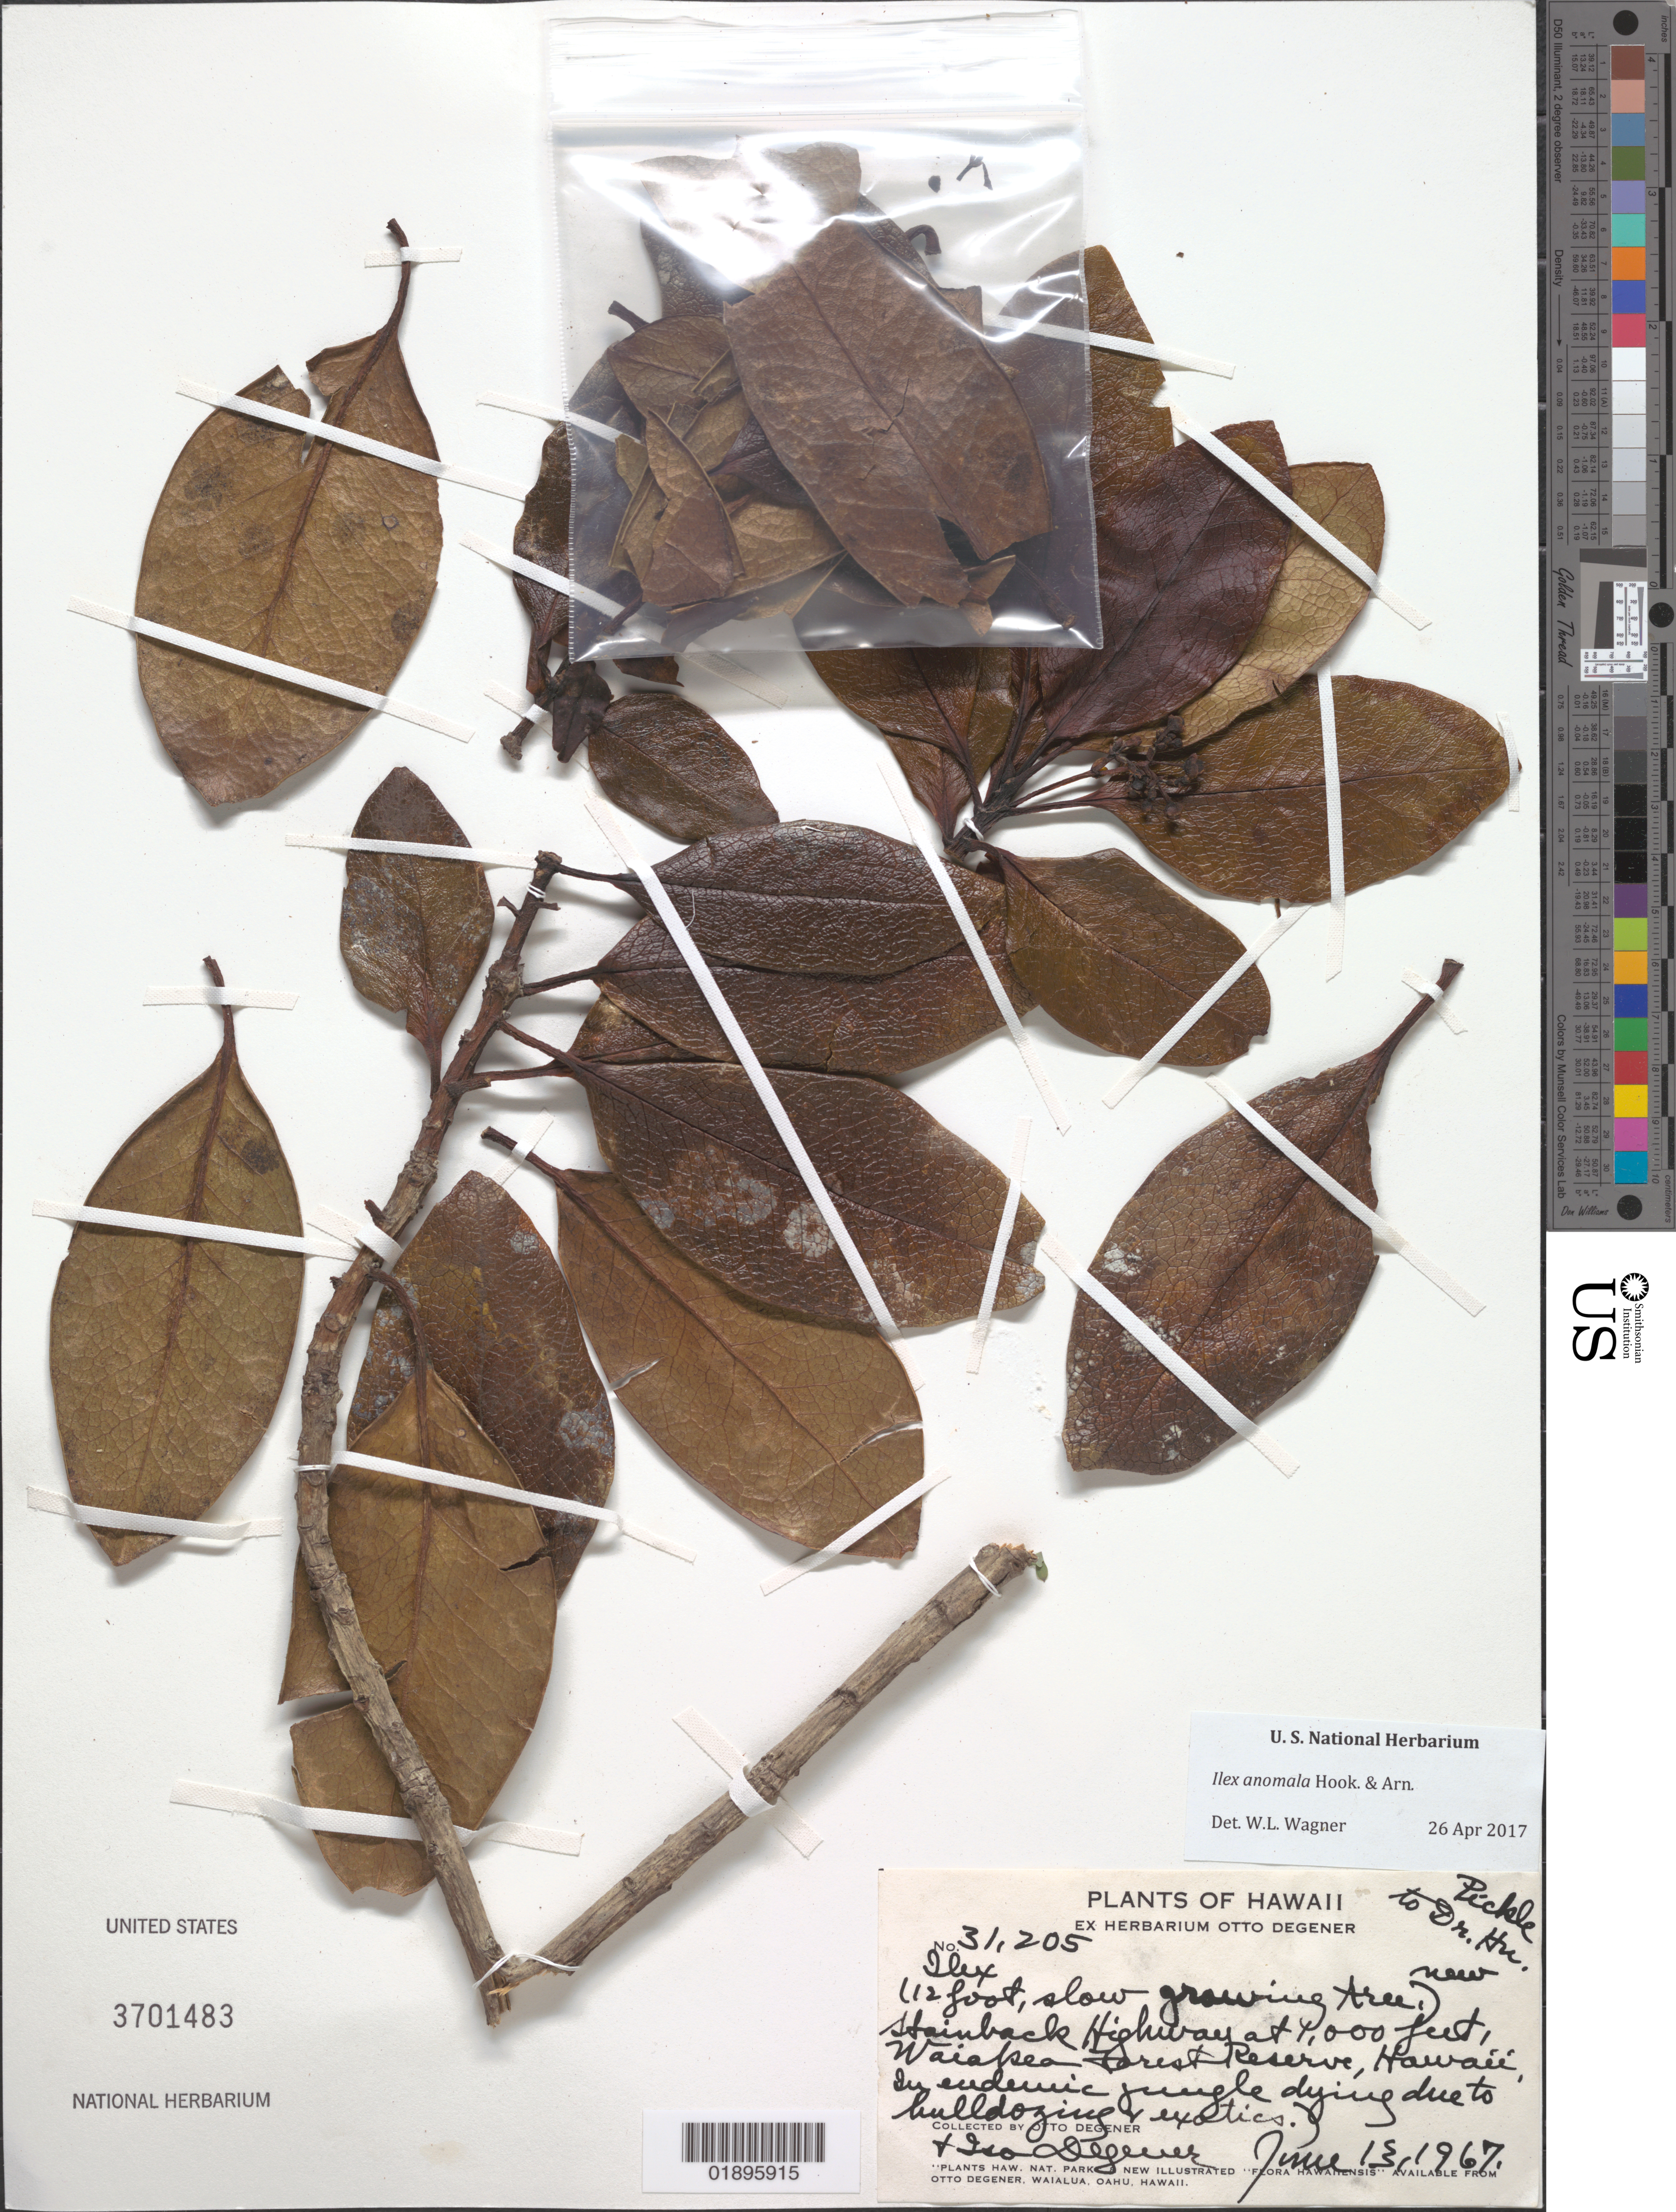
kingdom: Plantae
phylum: Tracheophyta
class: Magnoliopsida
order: Aquifoliales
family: Aquifoliaceae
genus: Ilex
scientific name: Ilex anomala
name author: Hook. & Arn.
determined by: Wagner, W. L., (BOT), Smithsonian Institution - National Museum of Natural History (UNITED STATES)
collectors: O. Degener & I. Degener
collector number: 31205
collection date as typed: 13 Jun 1967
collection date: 1967-06-13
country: United States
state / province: Hawaii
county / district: Hawaii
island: Hawaii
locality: Stainback Highway, Waiakea Forest Reserve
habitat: Endemic jungle dying due to bull-dozing and exotics.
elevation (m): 305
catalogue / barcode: US 3701483